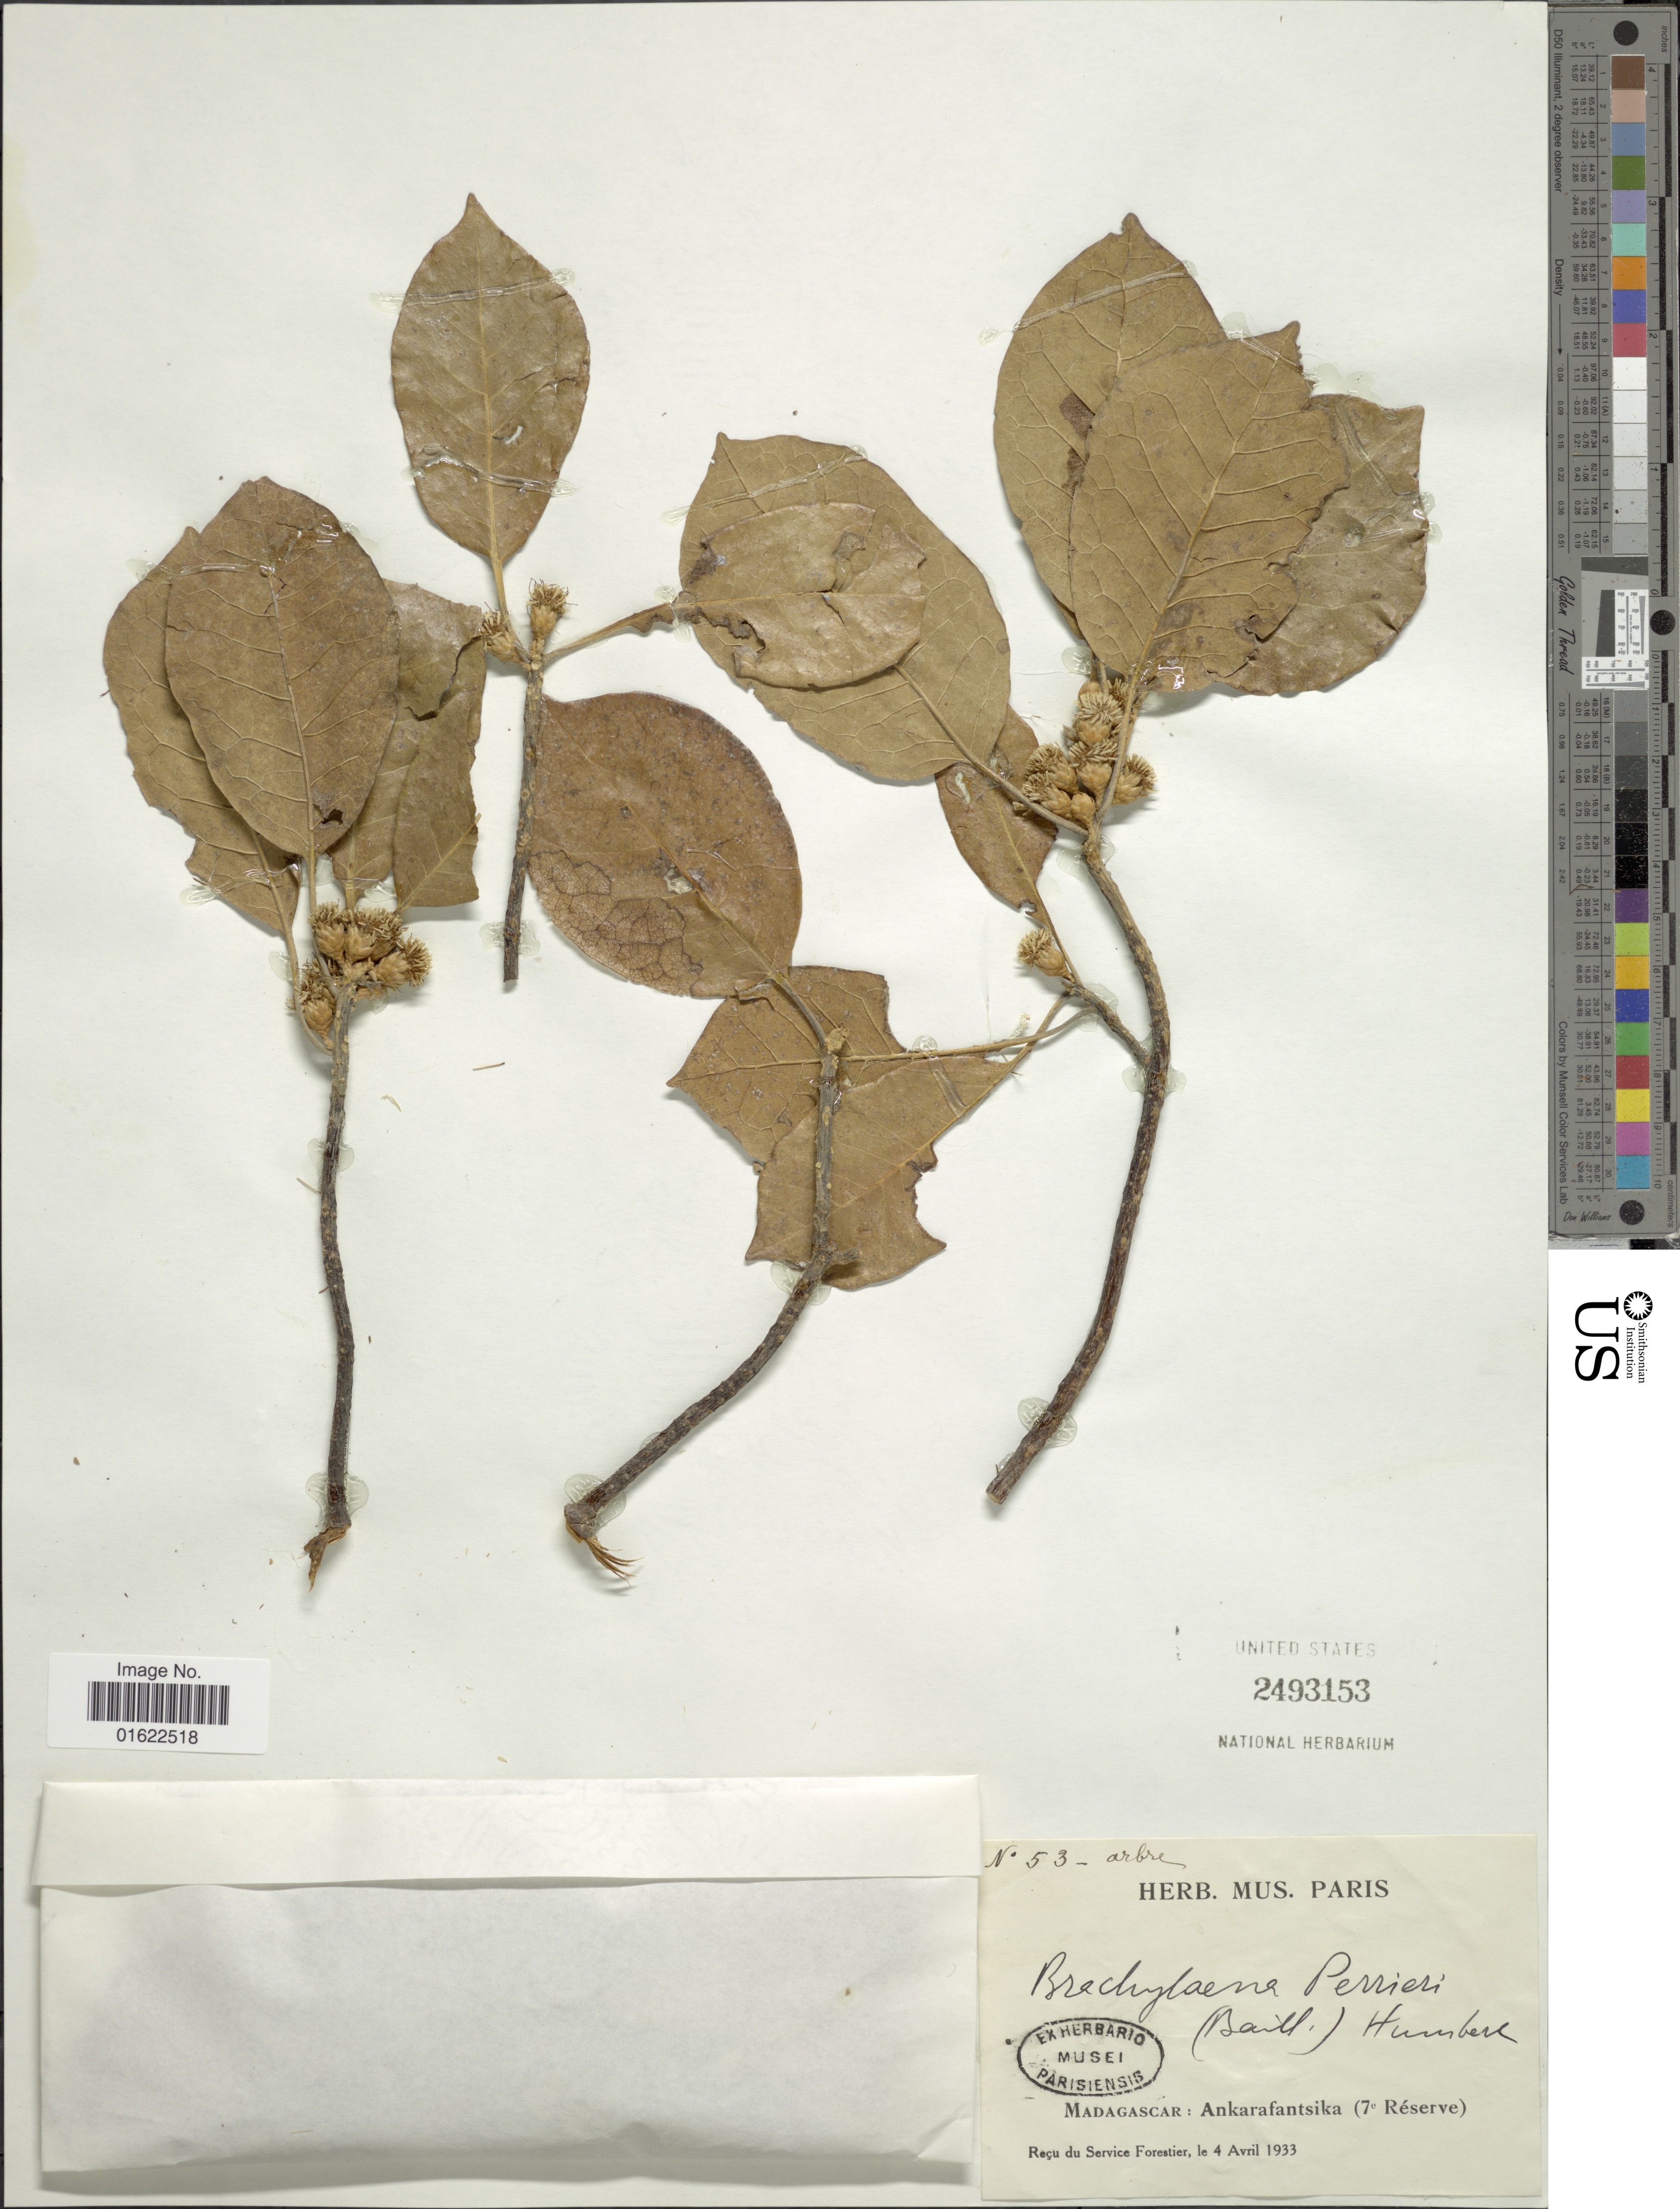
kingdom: Plantae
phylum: Tracheophyta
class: Magnoliopsida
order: Asterales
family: Asteraceae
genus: Brachylaena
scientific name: Brachylaena perrieri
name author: (Drake) Humbert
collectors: ex herb. Mus. Paris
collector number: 53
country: Madagascar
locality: Ankarafantsika (7e Réserve)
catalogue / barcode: US 2493153